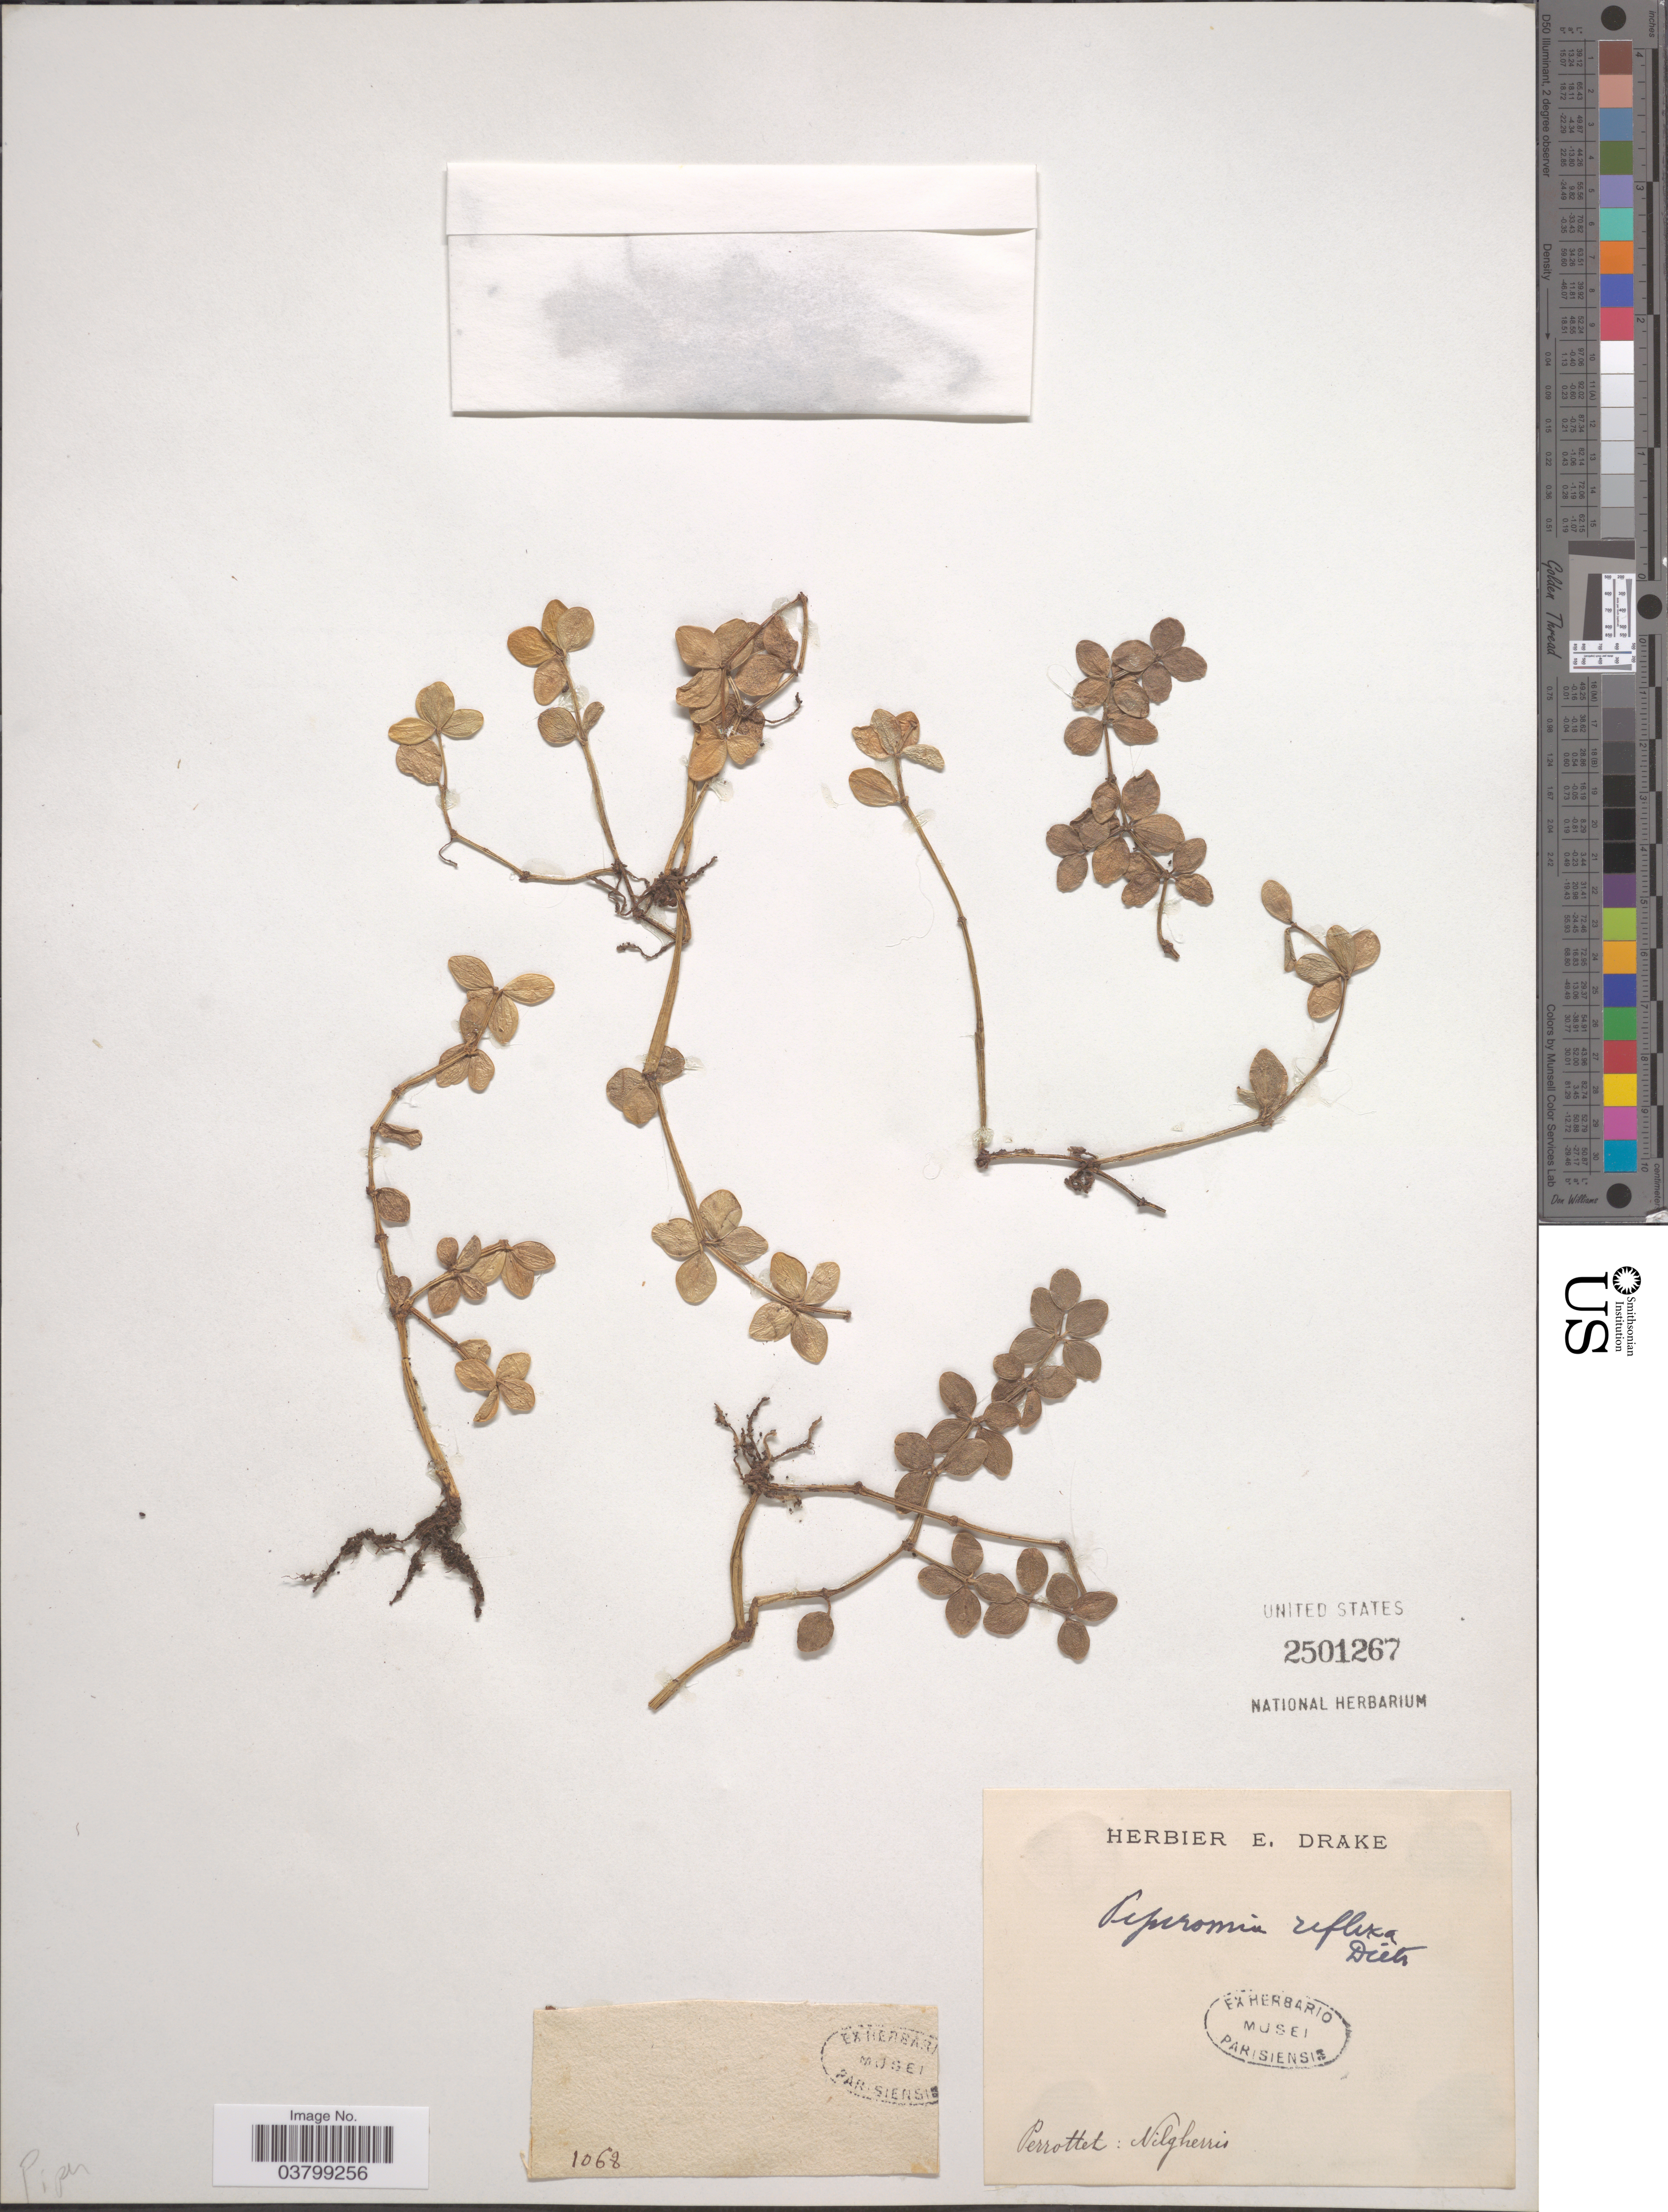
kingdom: Plantae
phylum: Tracheophyta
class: Magnoliopsida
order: Piperales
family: Piperaceae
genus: Peperomia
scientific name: Peperomia reflexa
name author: (L. f.) A. Dietr.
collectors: Perrottet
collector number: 1068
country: India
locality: Nilgherris.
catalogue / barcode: US 2501267